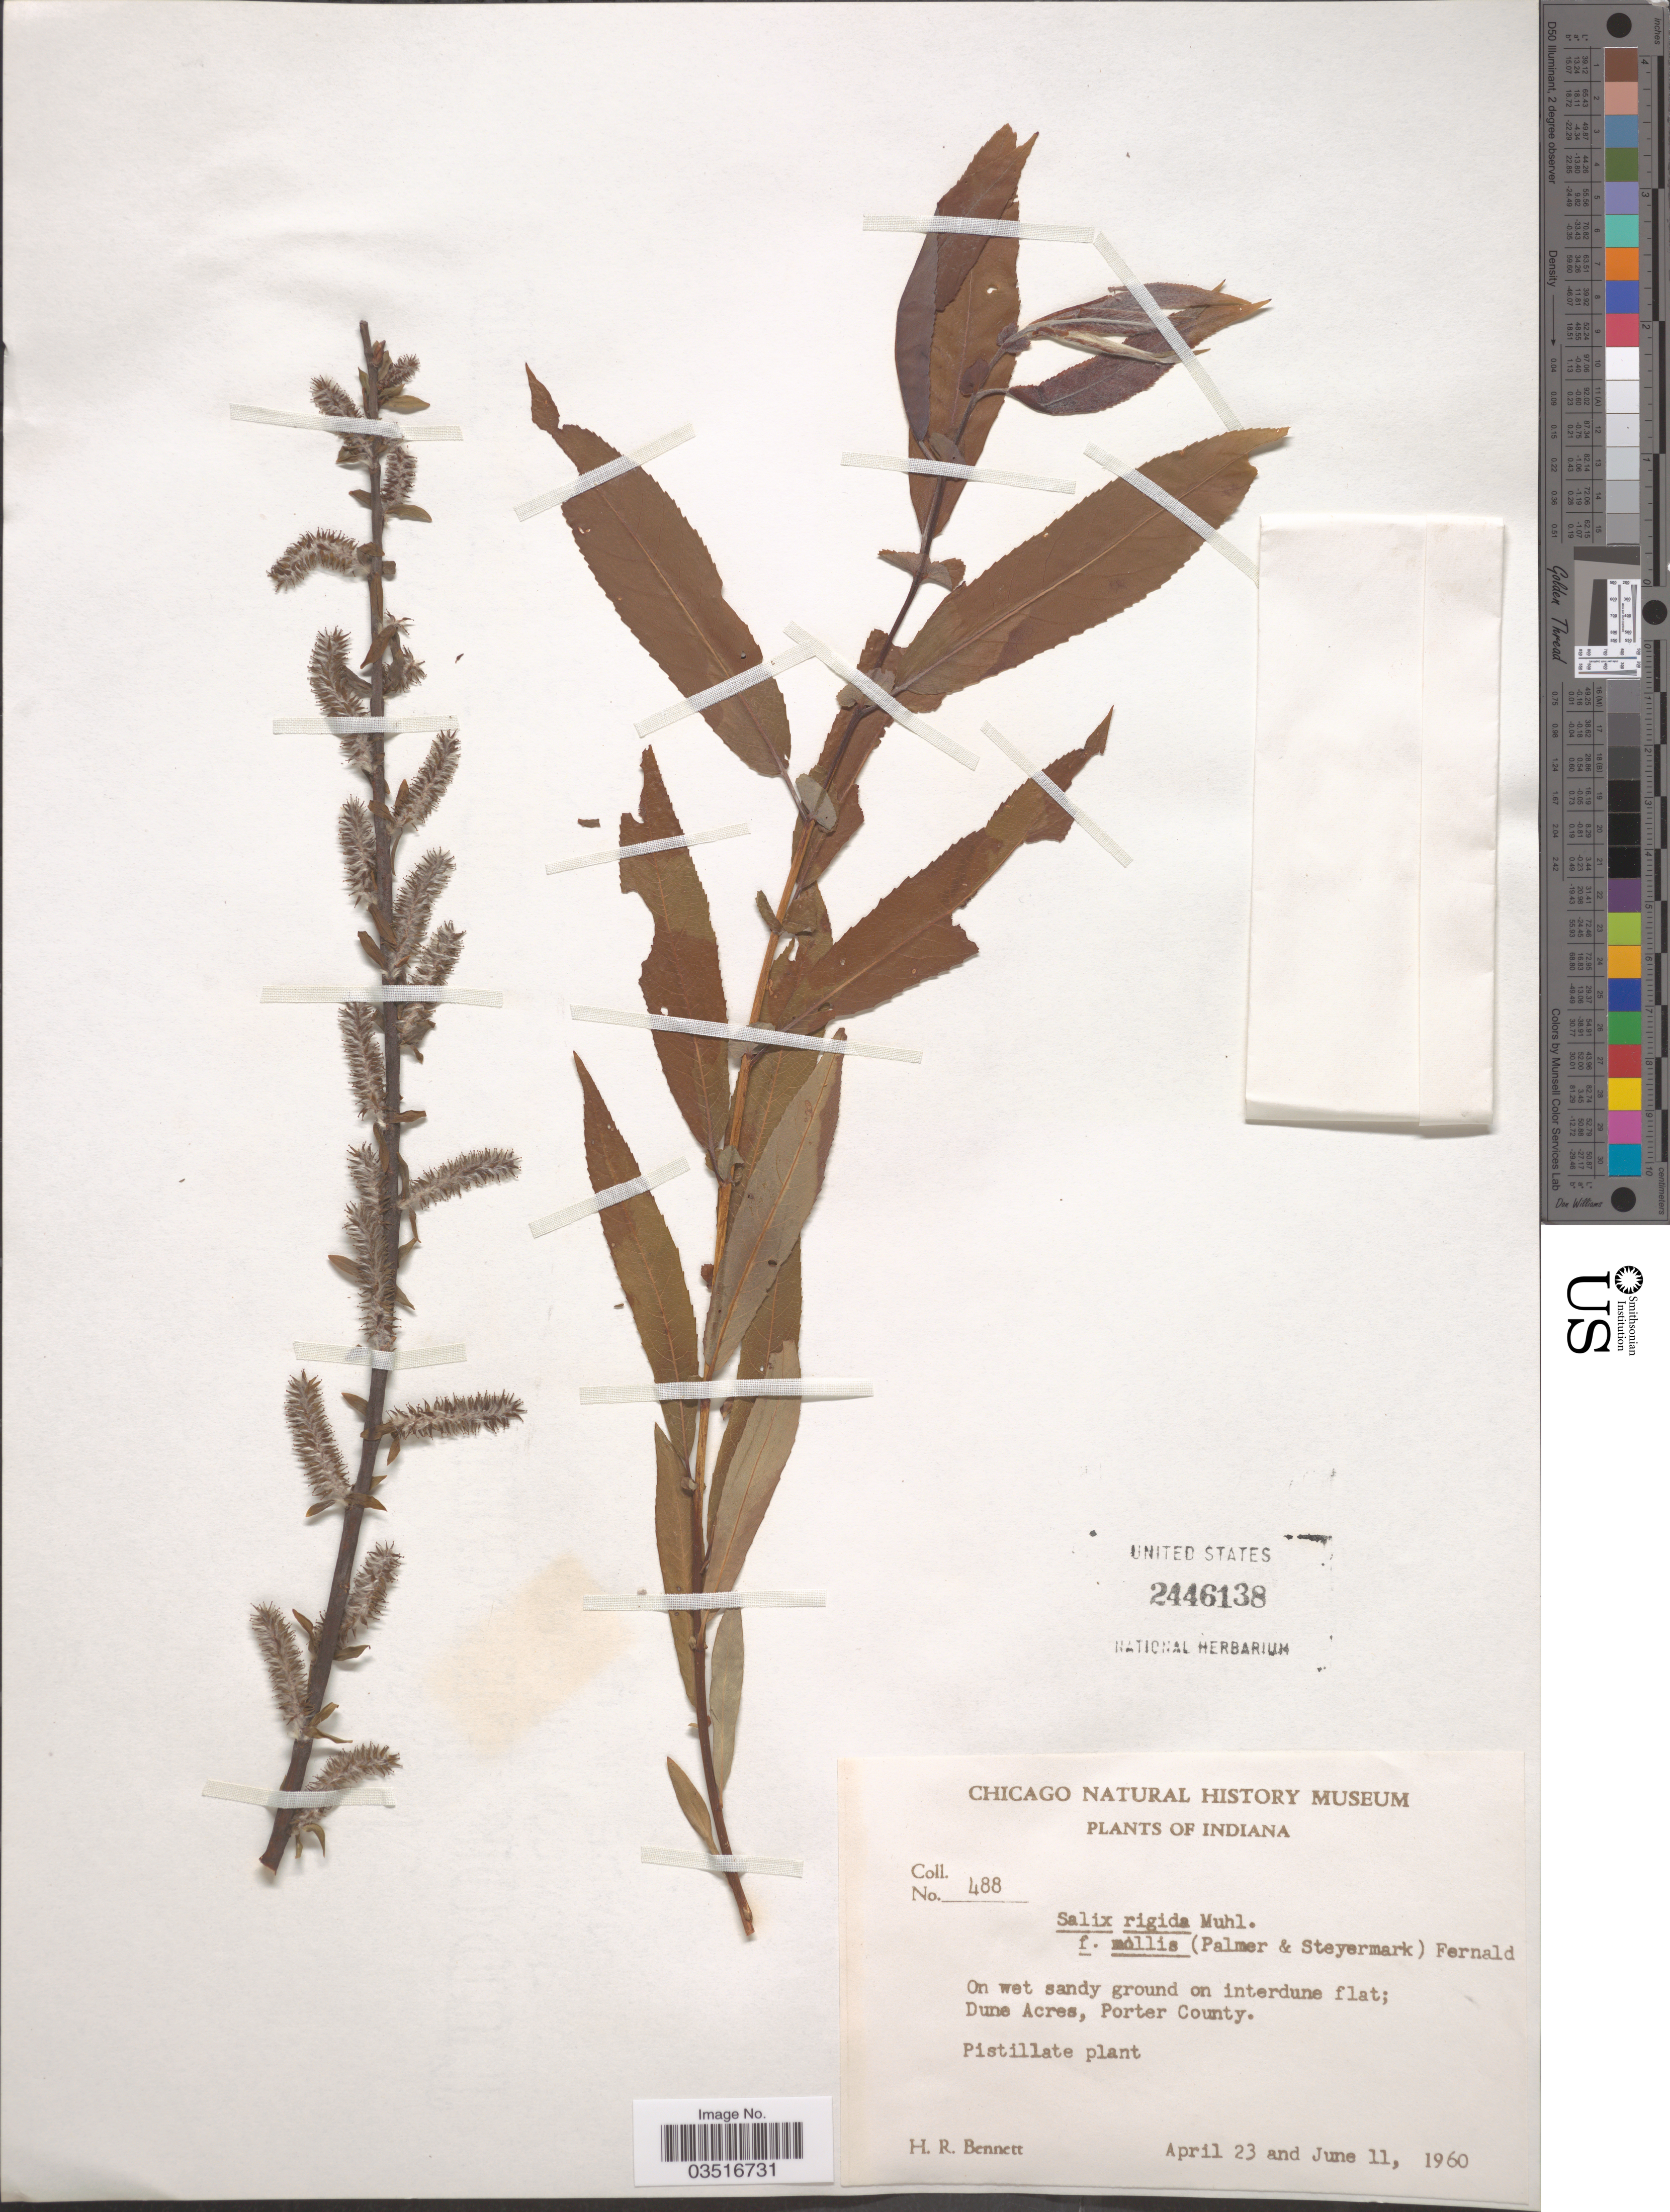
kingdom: Plantae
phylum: Tracheophyta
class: Magnoliopsida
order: Malpighiales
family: Salicaceae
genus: Salix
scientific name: Salix rigida f. mollis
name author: (E.J. Palmer & Steyerm.) Fernald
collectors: H. R. Bennett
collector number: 488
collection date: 1960-04-23/1960-06-11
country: United States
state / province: Indiana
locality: On wet sandy ground on interdune flat; Dune Acres, Porter County.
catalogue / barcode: US 2446138